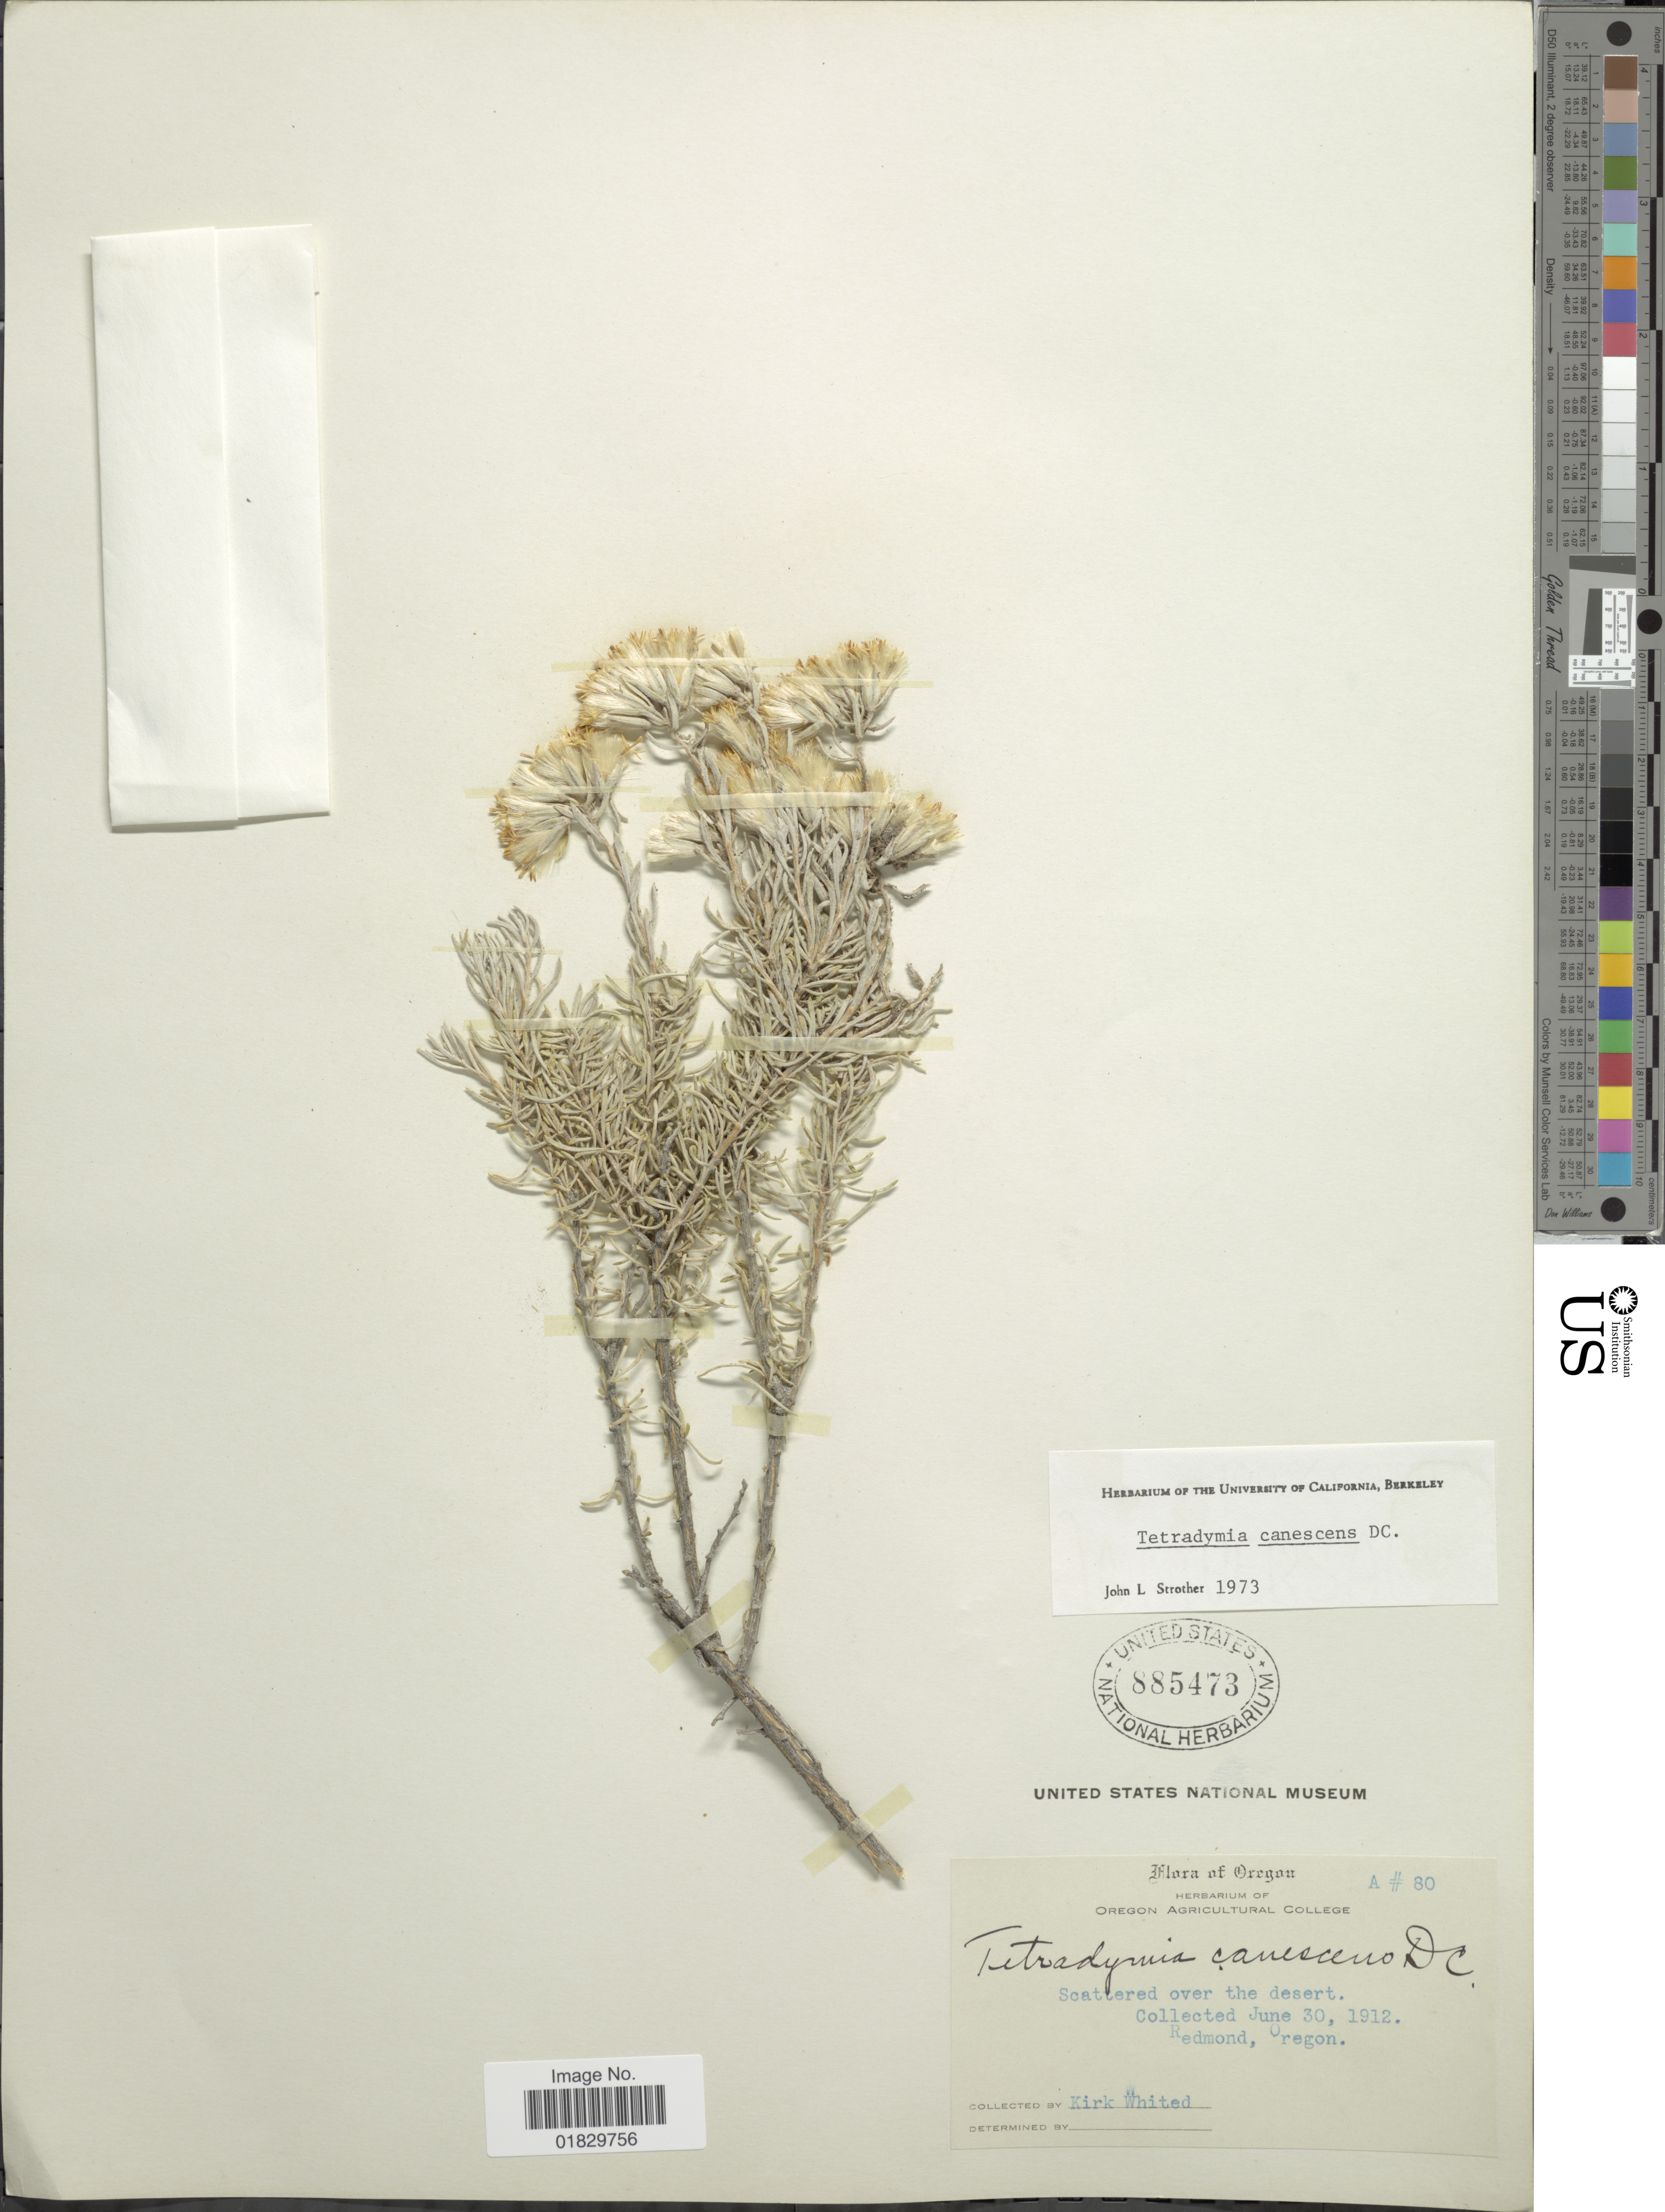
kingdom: Plantae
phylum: Tracheophyta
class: Magnoliopsida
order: Asterales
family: Asteraceae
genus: Tetradymia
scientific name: Tetradymia canescens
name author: DC.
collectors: K. Whited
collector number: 80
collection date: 1912-06-30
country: United States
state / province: Oregon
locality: Redmond, Oregon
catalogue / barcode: US 885473